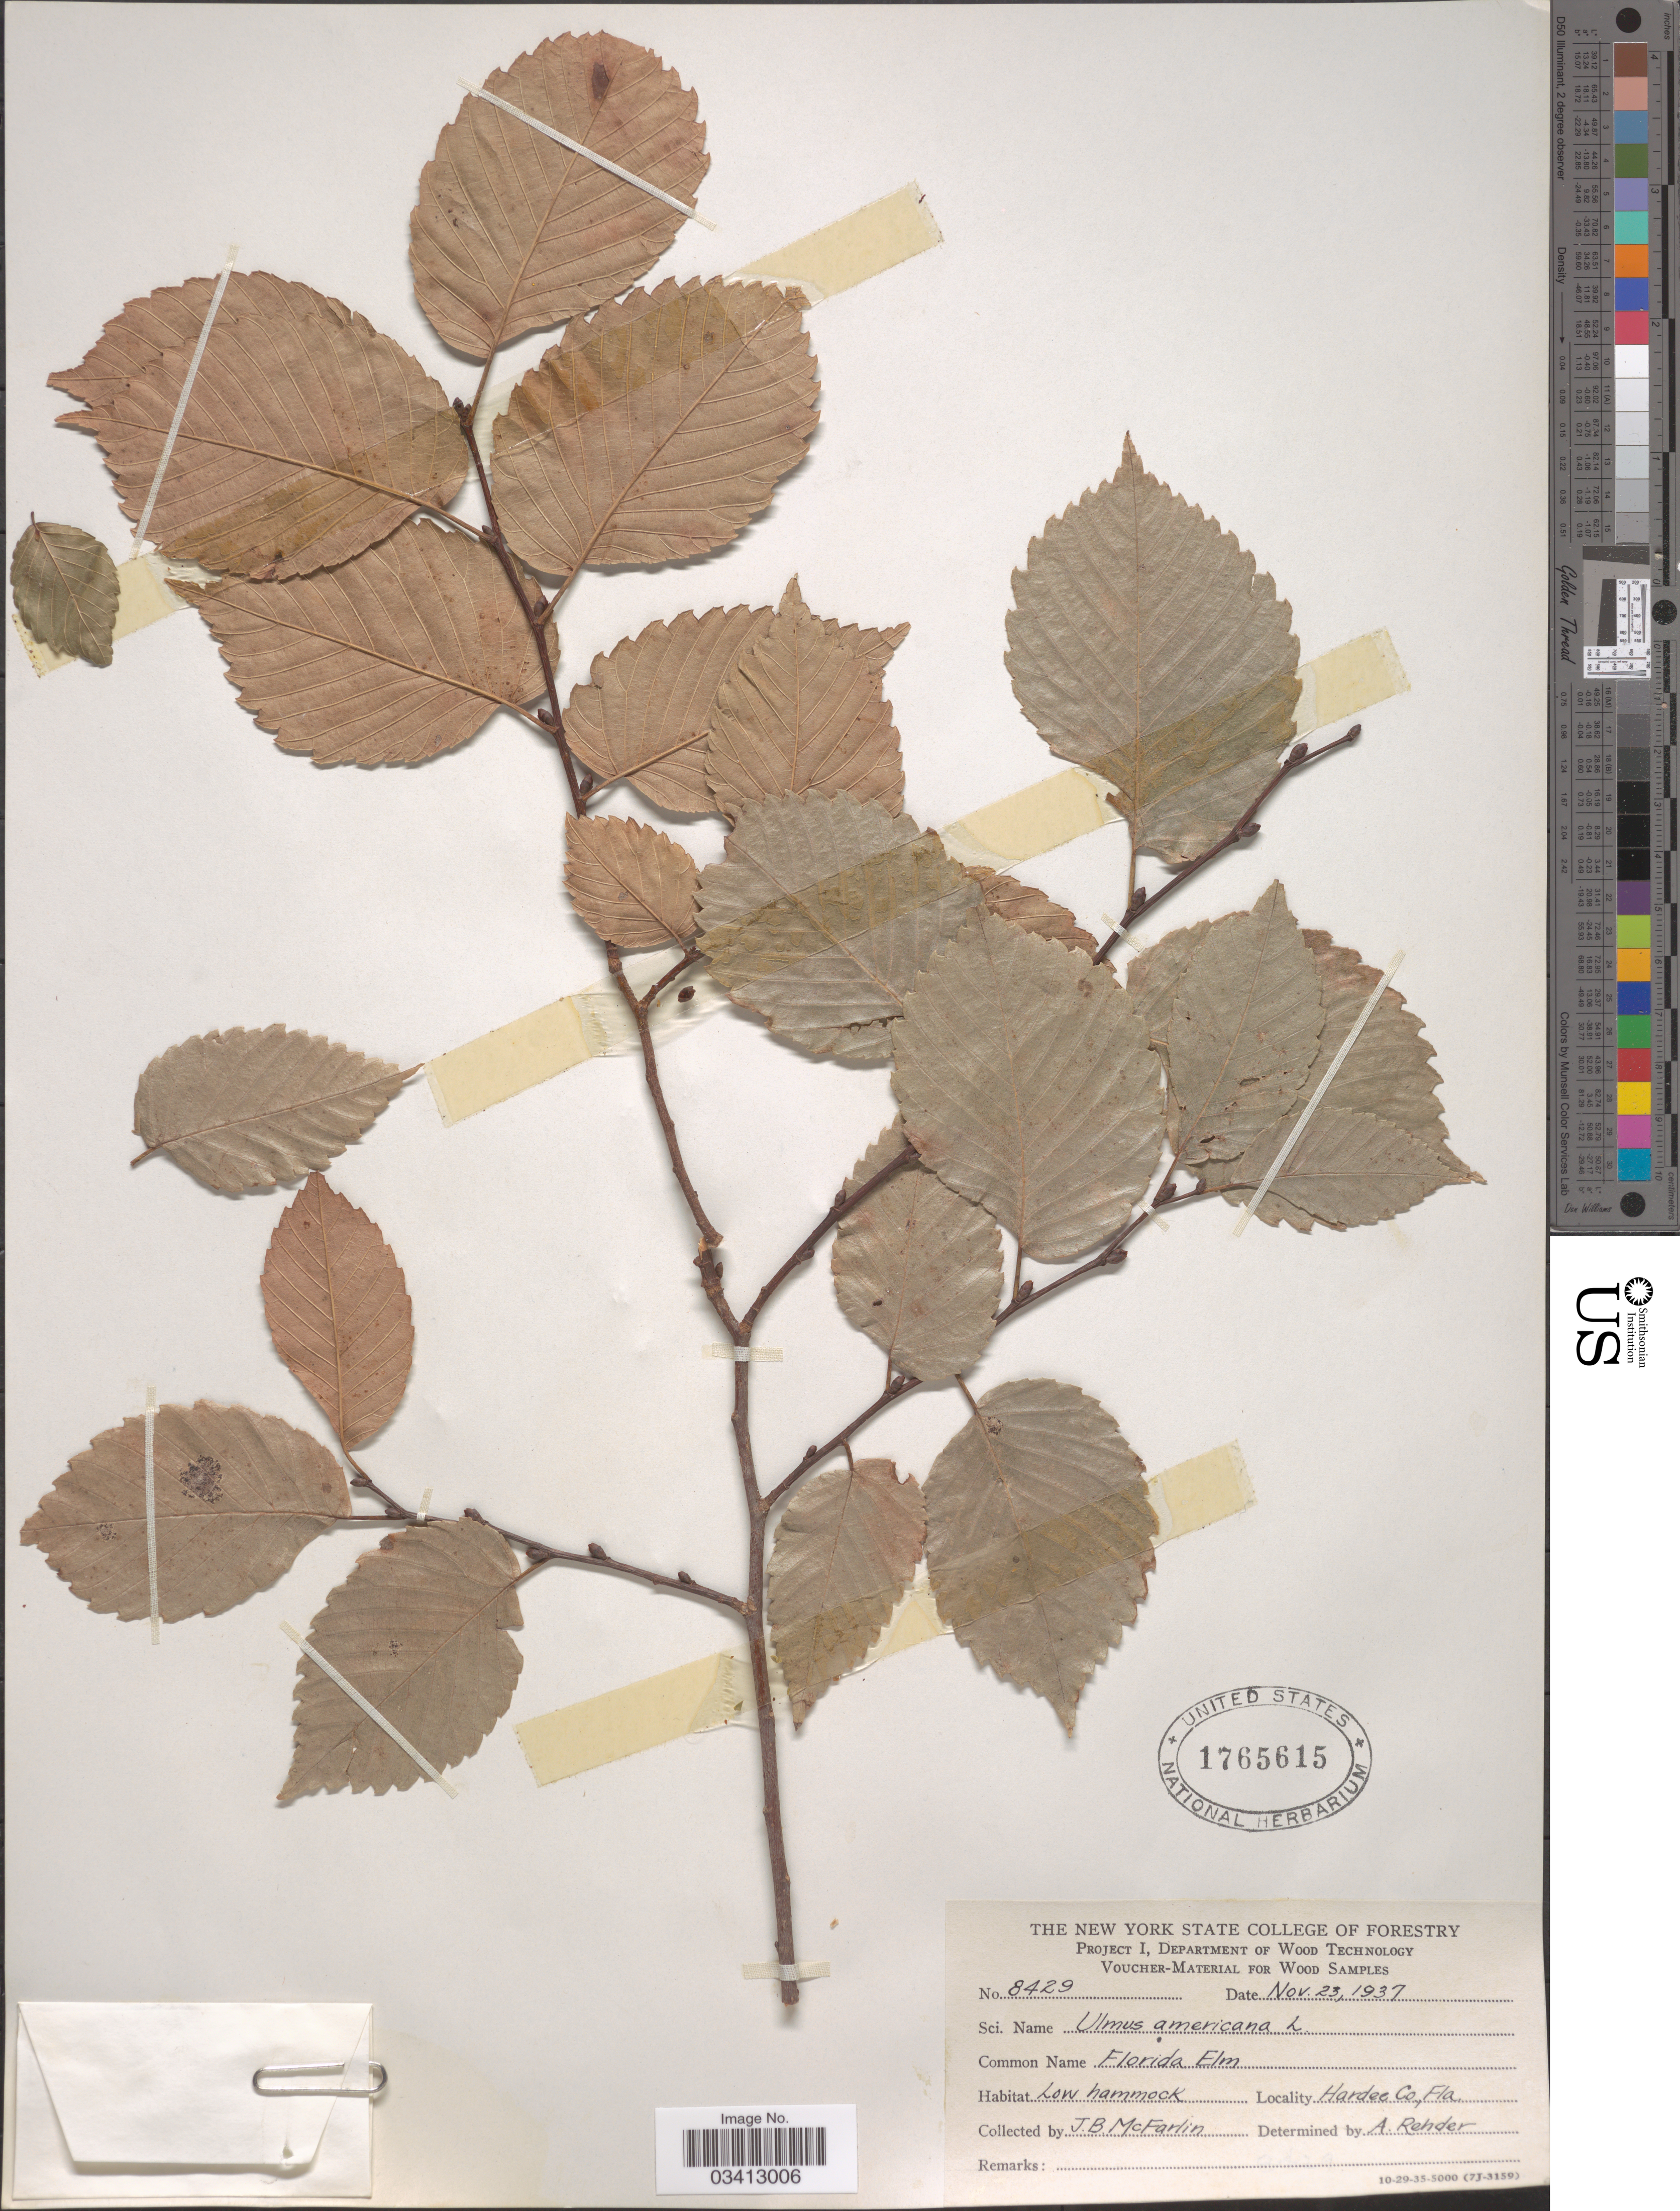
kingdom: Plantae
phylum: Tracheophyta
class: Magnoliopsida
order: Rosales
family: Ulmaceae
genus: Ulmus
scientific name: Ulmus americana var. floridana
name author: (Chapm.) Little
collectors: J. McFarlin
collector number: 8429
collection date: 1937-11-23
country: United States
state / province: Florida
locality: Low hammock. Hardee Co.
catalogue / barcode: US 1765615